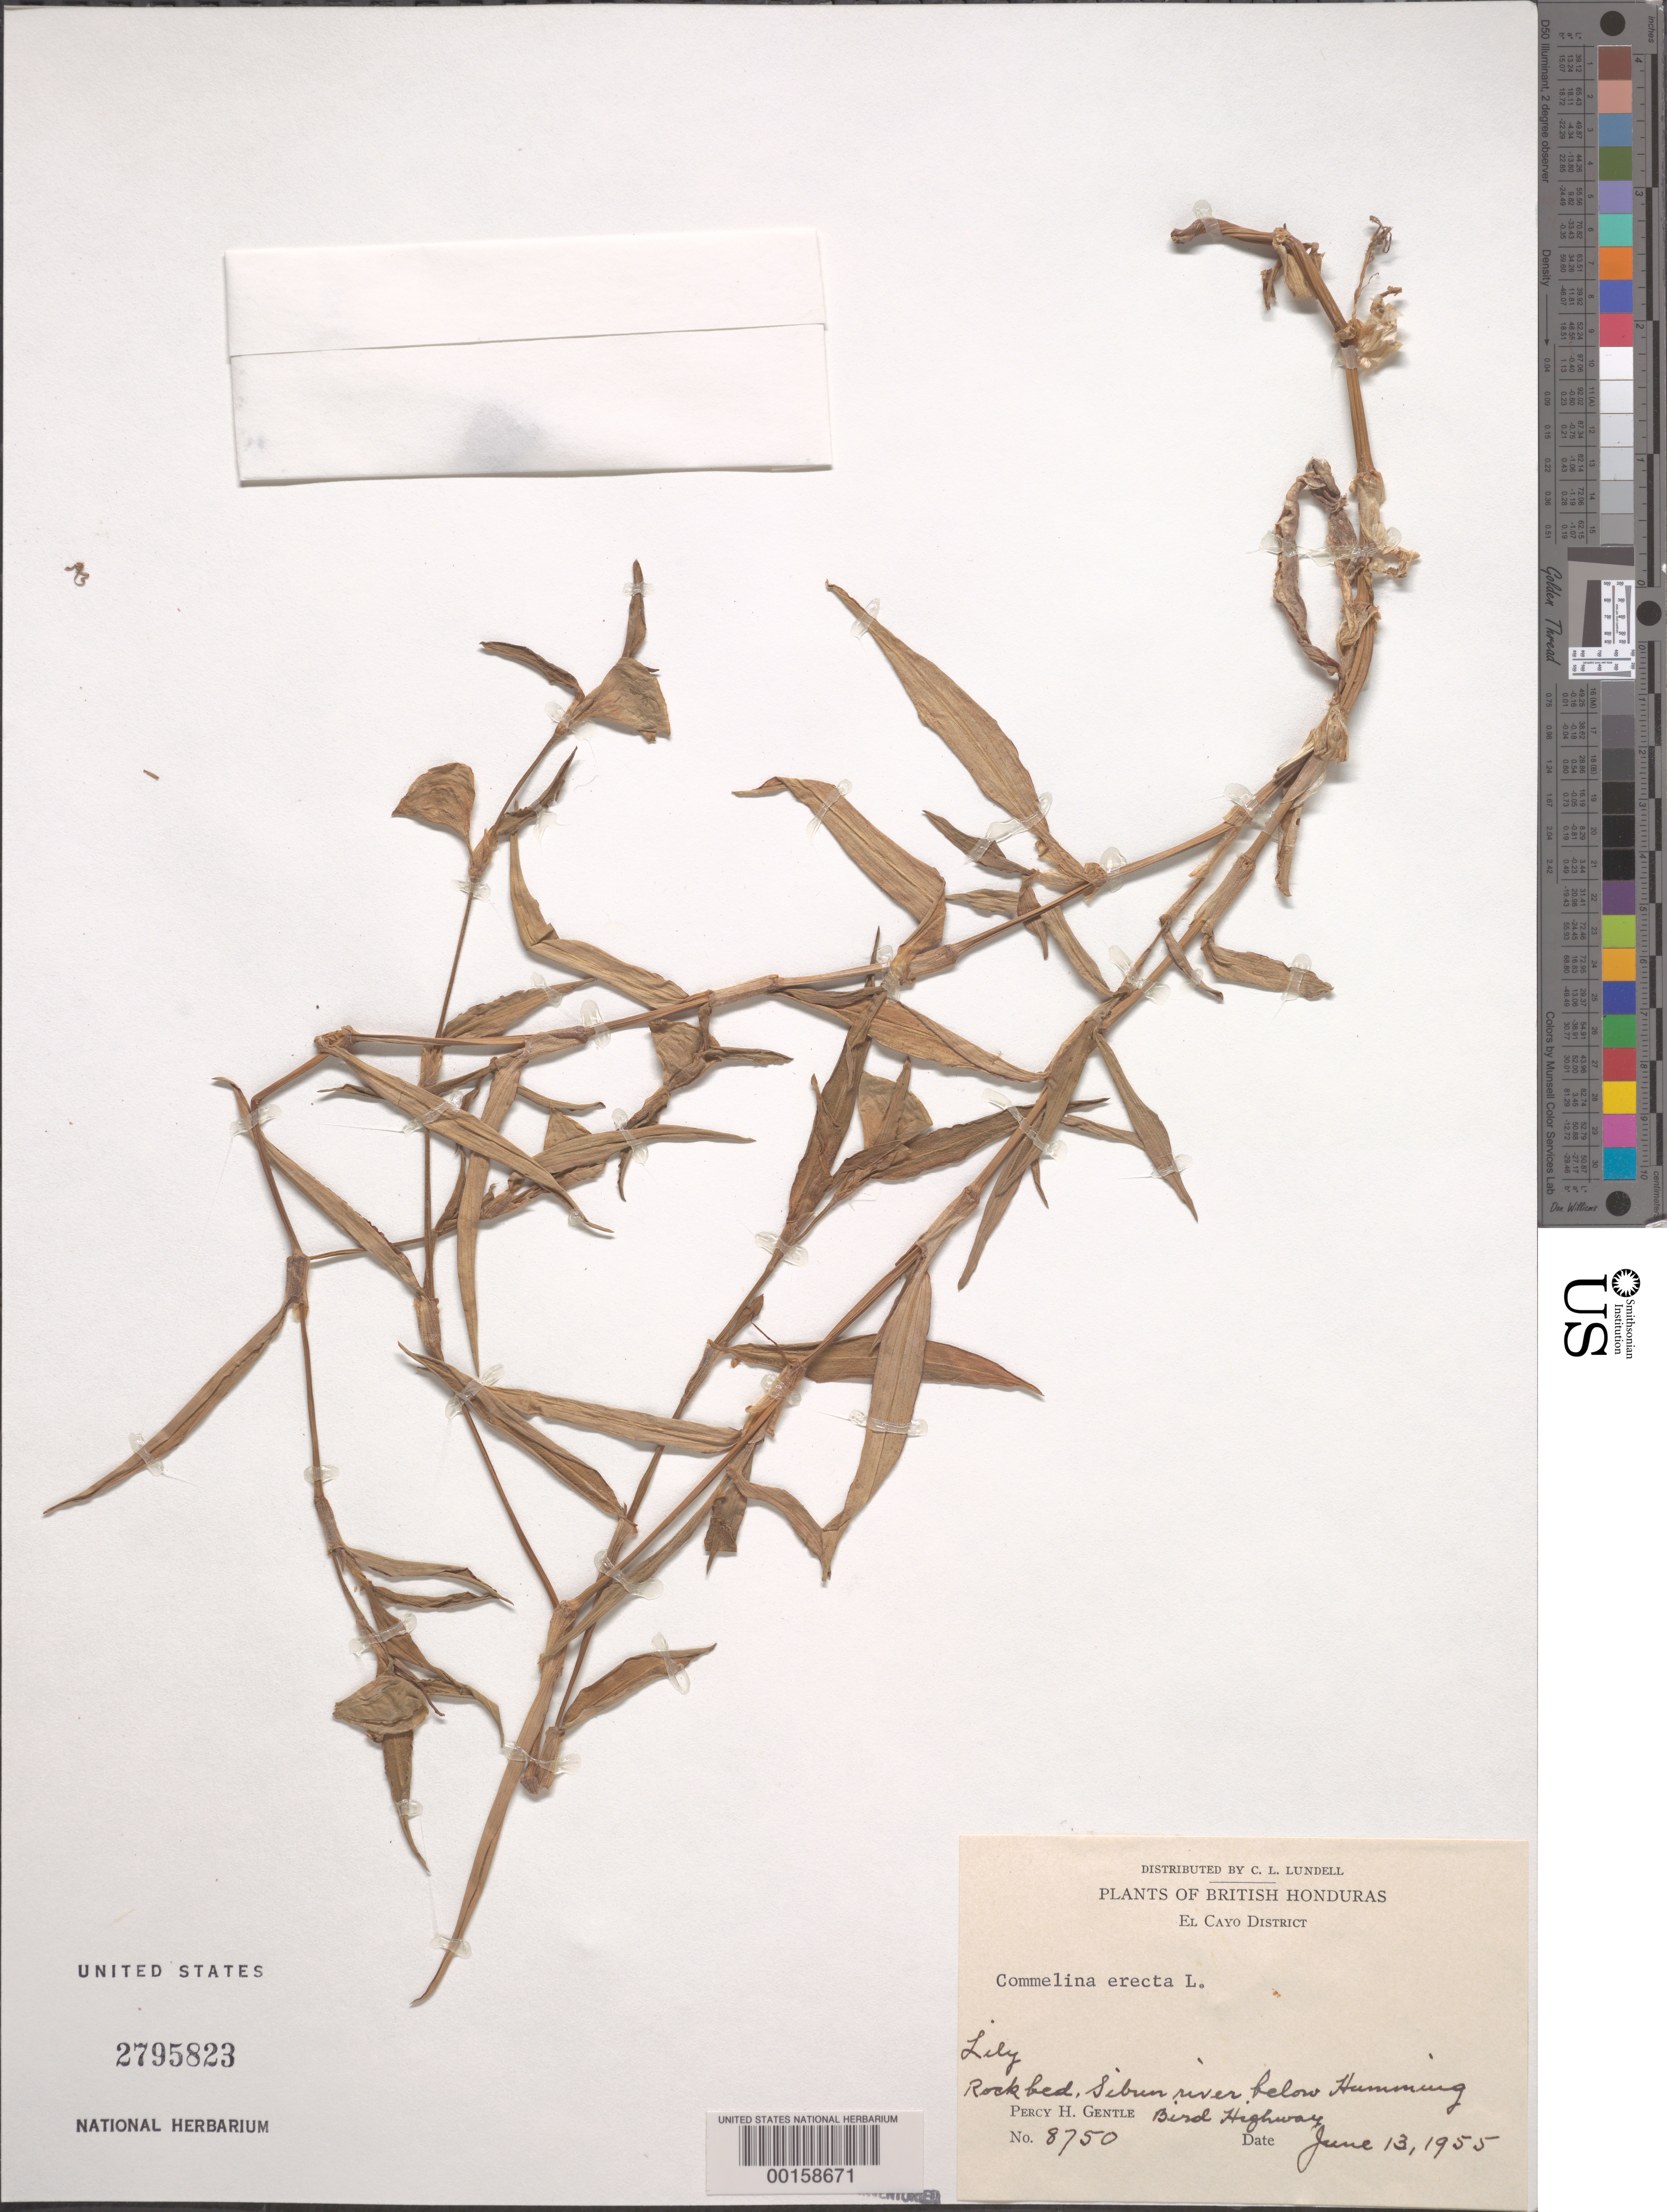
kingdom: Plantae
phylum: Tracheophyta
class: Liliopsida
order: Commelinales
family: Commelinaceae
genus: Commelina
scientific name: Commelina erecta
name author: L.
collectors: P. H. Gentle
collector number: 8750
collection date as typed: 13 Jun 1955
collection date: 1955-06-13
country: Belize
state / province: Cayo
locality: Sibun River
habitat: Rock bed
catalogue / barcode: US 2795823